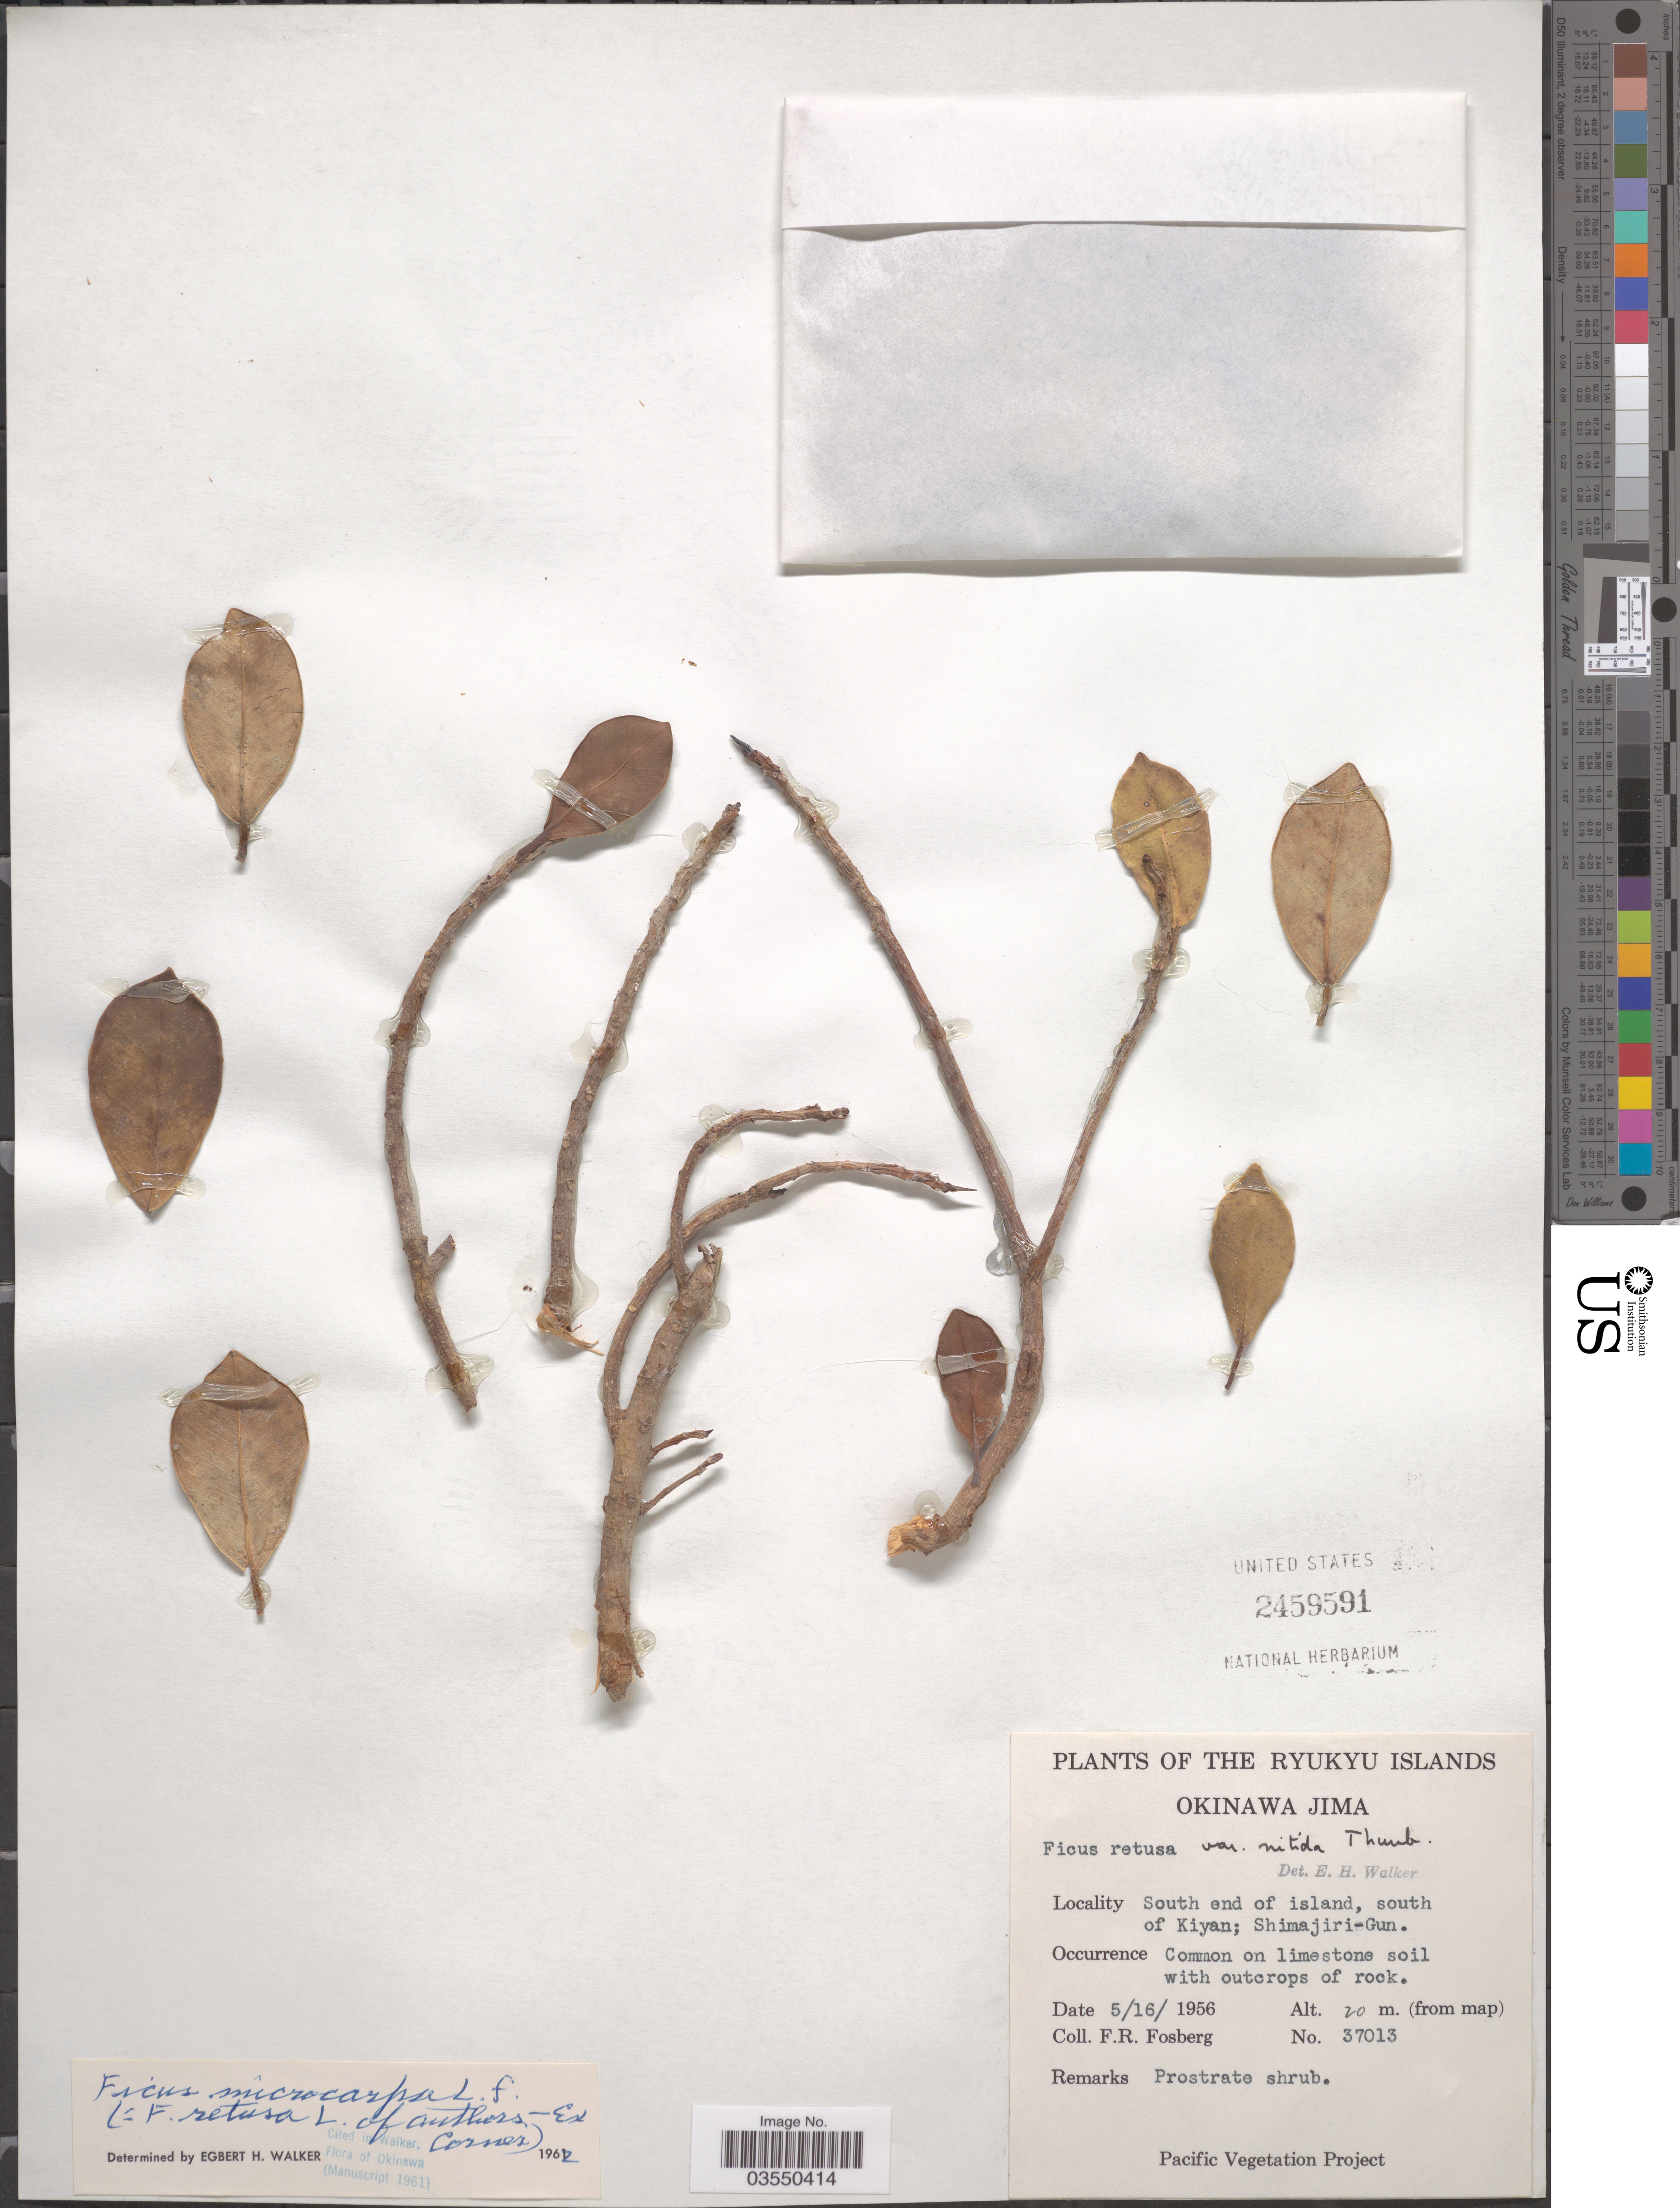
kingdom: Plantae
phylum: Tracheophyta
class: Magnoliopsida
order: Rosales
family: Moraceae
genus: Ficus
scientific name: Ficus microcarpa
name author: L. f.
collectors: F. R. Fosberg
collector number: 37013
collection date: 1956-05-16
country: Japan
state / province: Okinawa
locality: The Ryukyu Islands. Okinawa Jima. South end of island, south of Kiyan; Shimajiri-Gun.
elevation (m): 20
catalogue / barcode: US 2459591